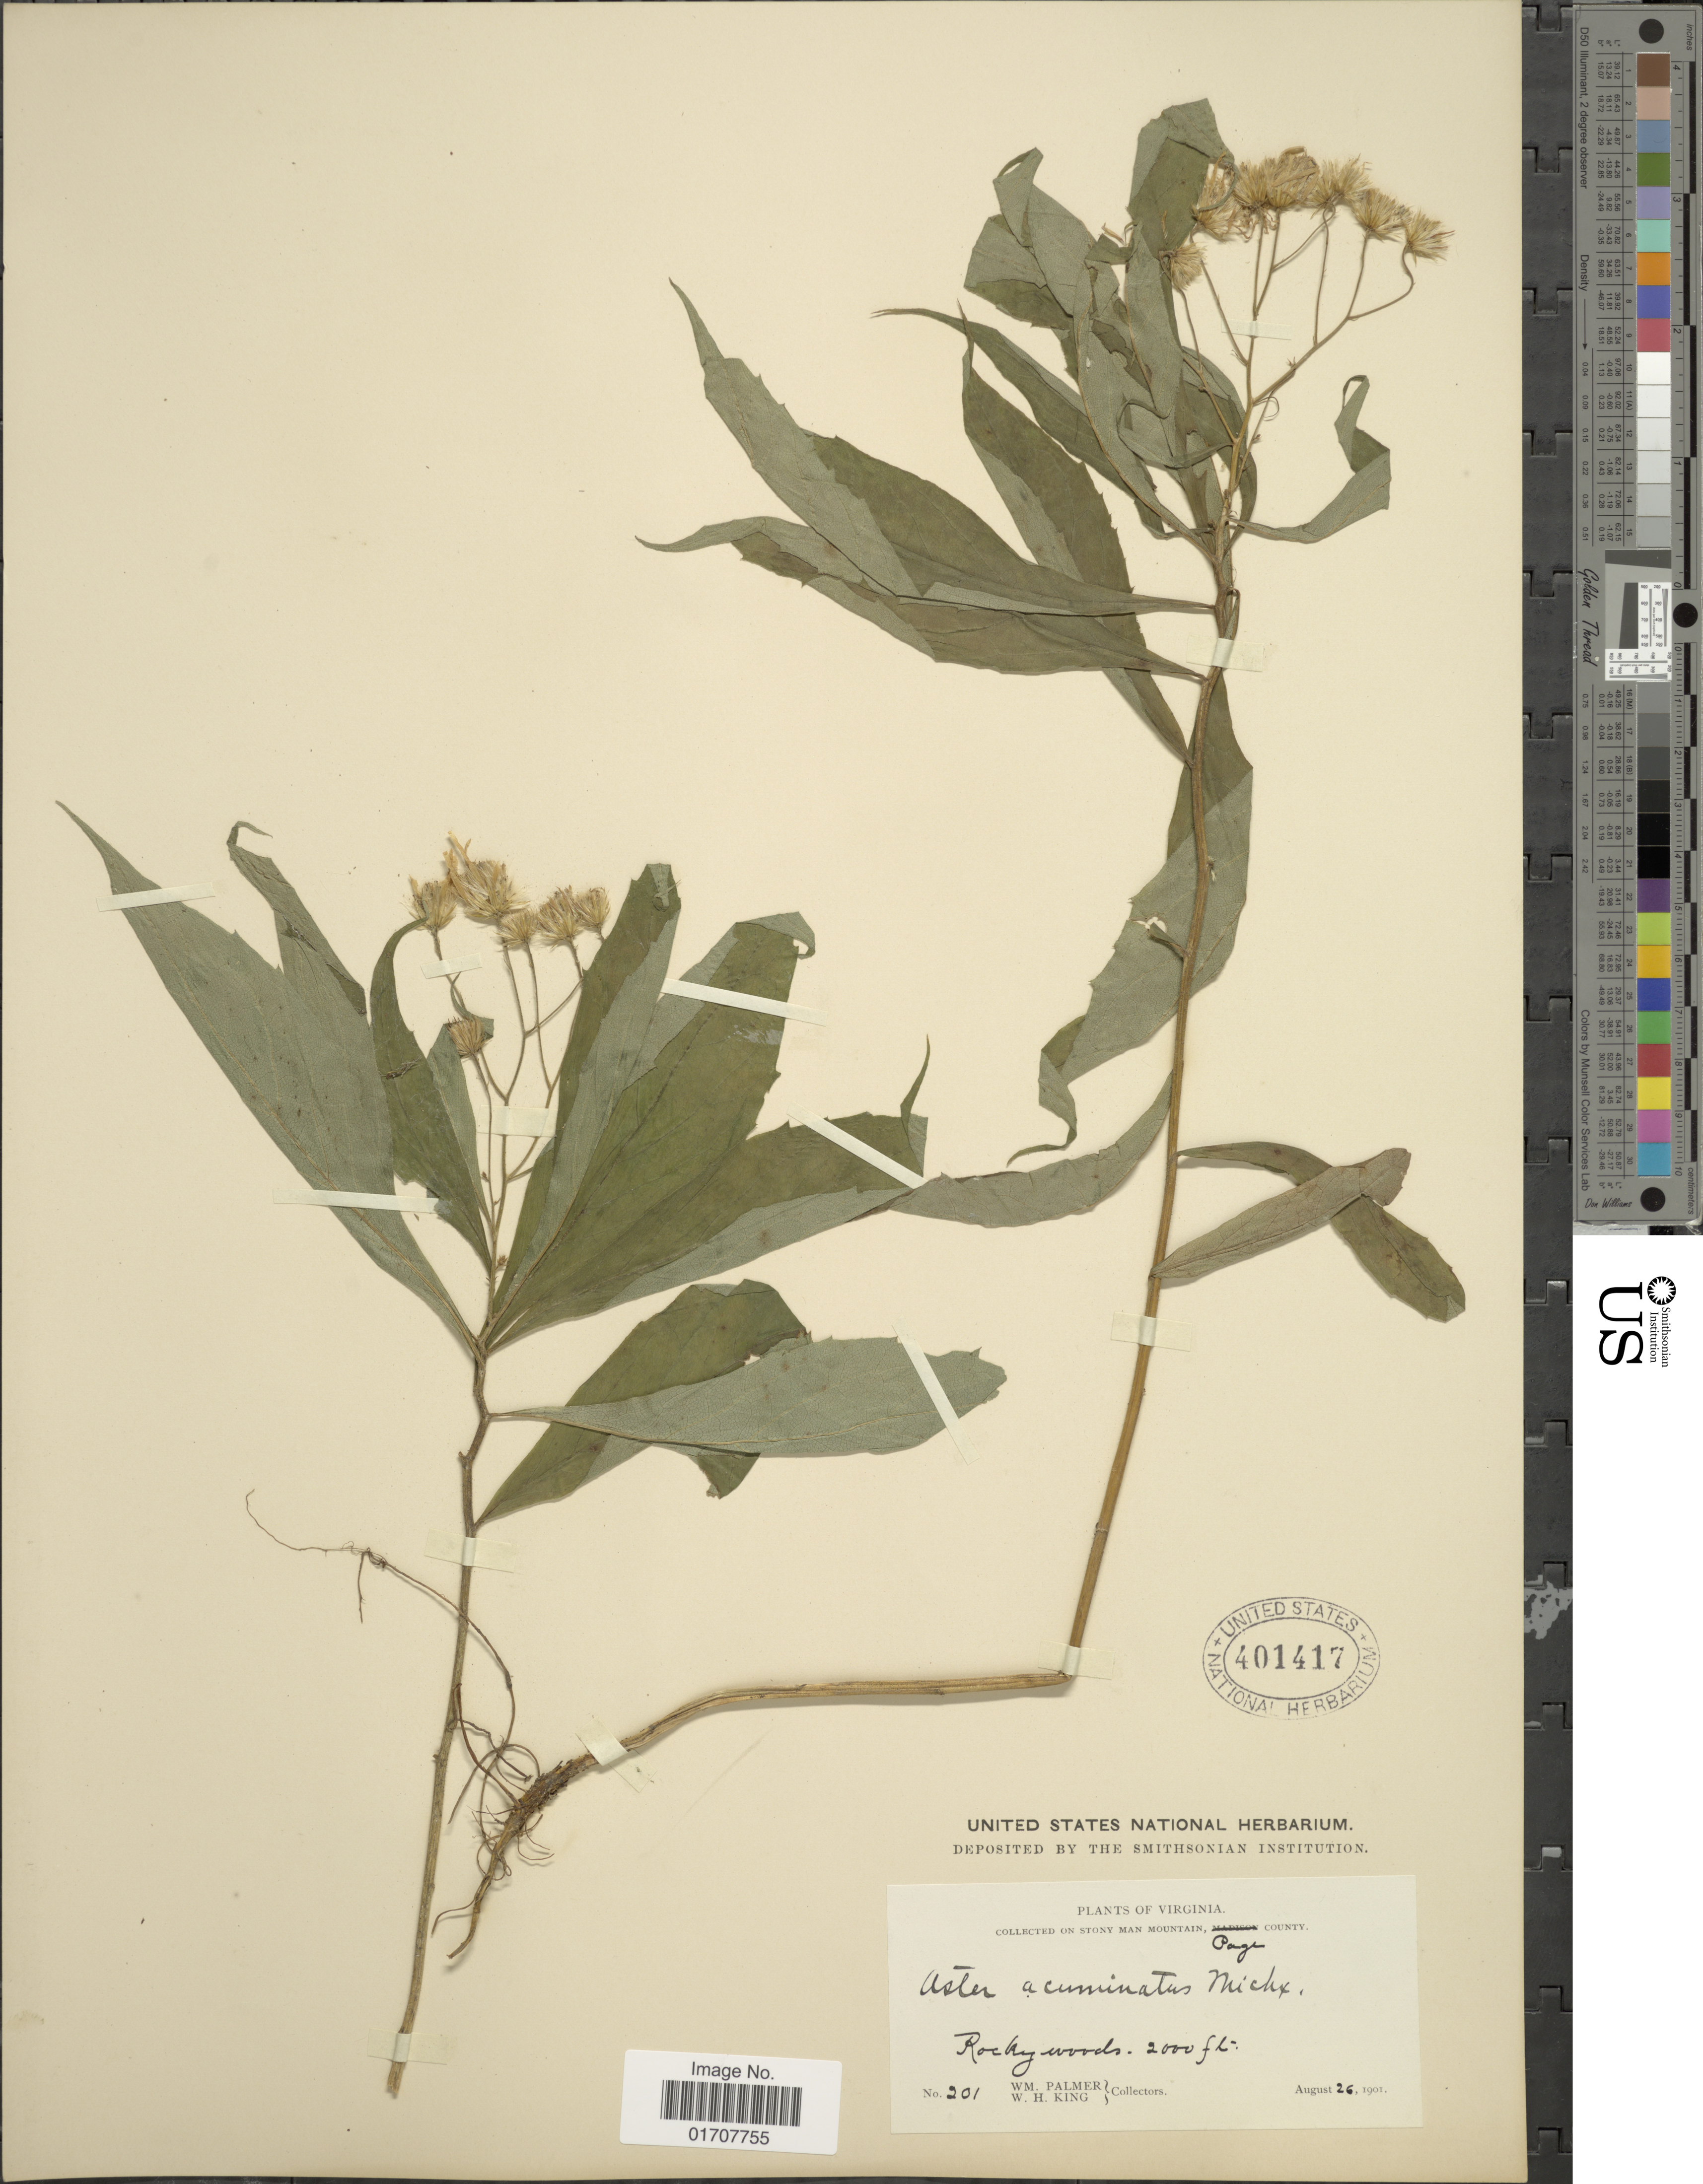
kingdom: Plantae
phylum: Tracheophyta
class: Magnoliopsida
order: Asterales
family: Asteraceae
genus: Oclemena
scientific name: Oclemena acuminata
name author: (Michx.) Greene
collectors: W. Palmer & W. H. King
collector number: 201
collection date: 1901-08-26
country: United States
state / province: Virginia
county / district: Page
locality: On stony man Mountain,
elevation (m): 610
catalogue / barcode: US 401417